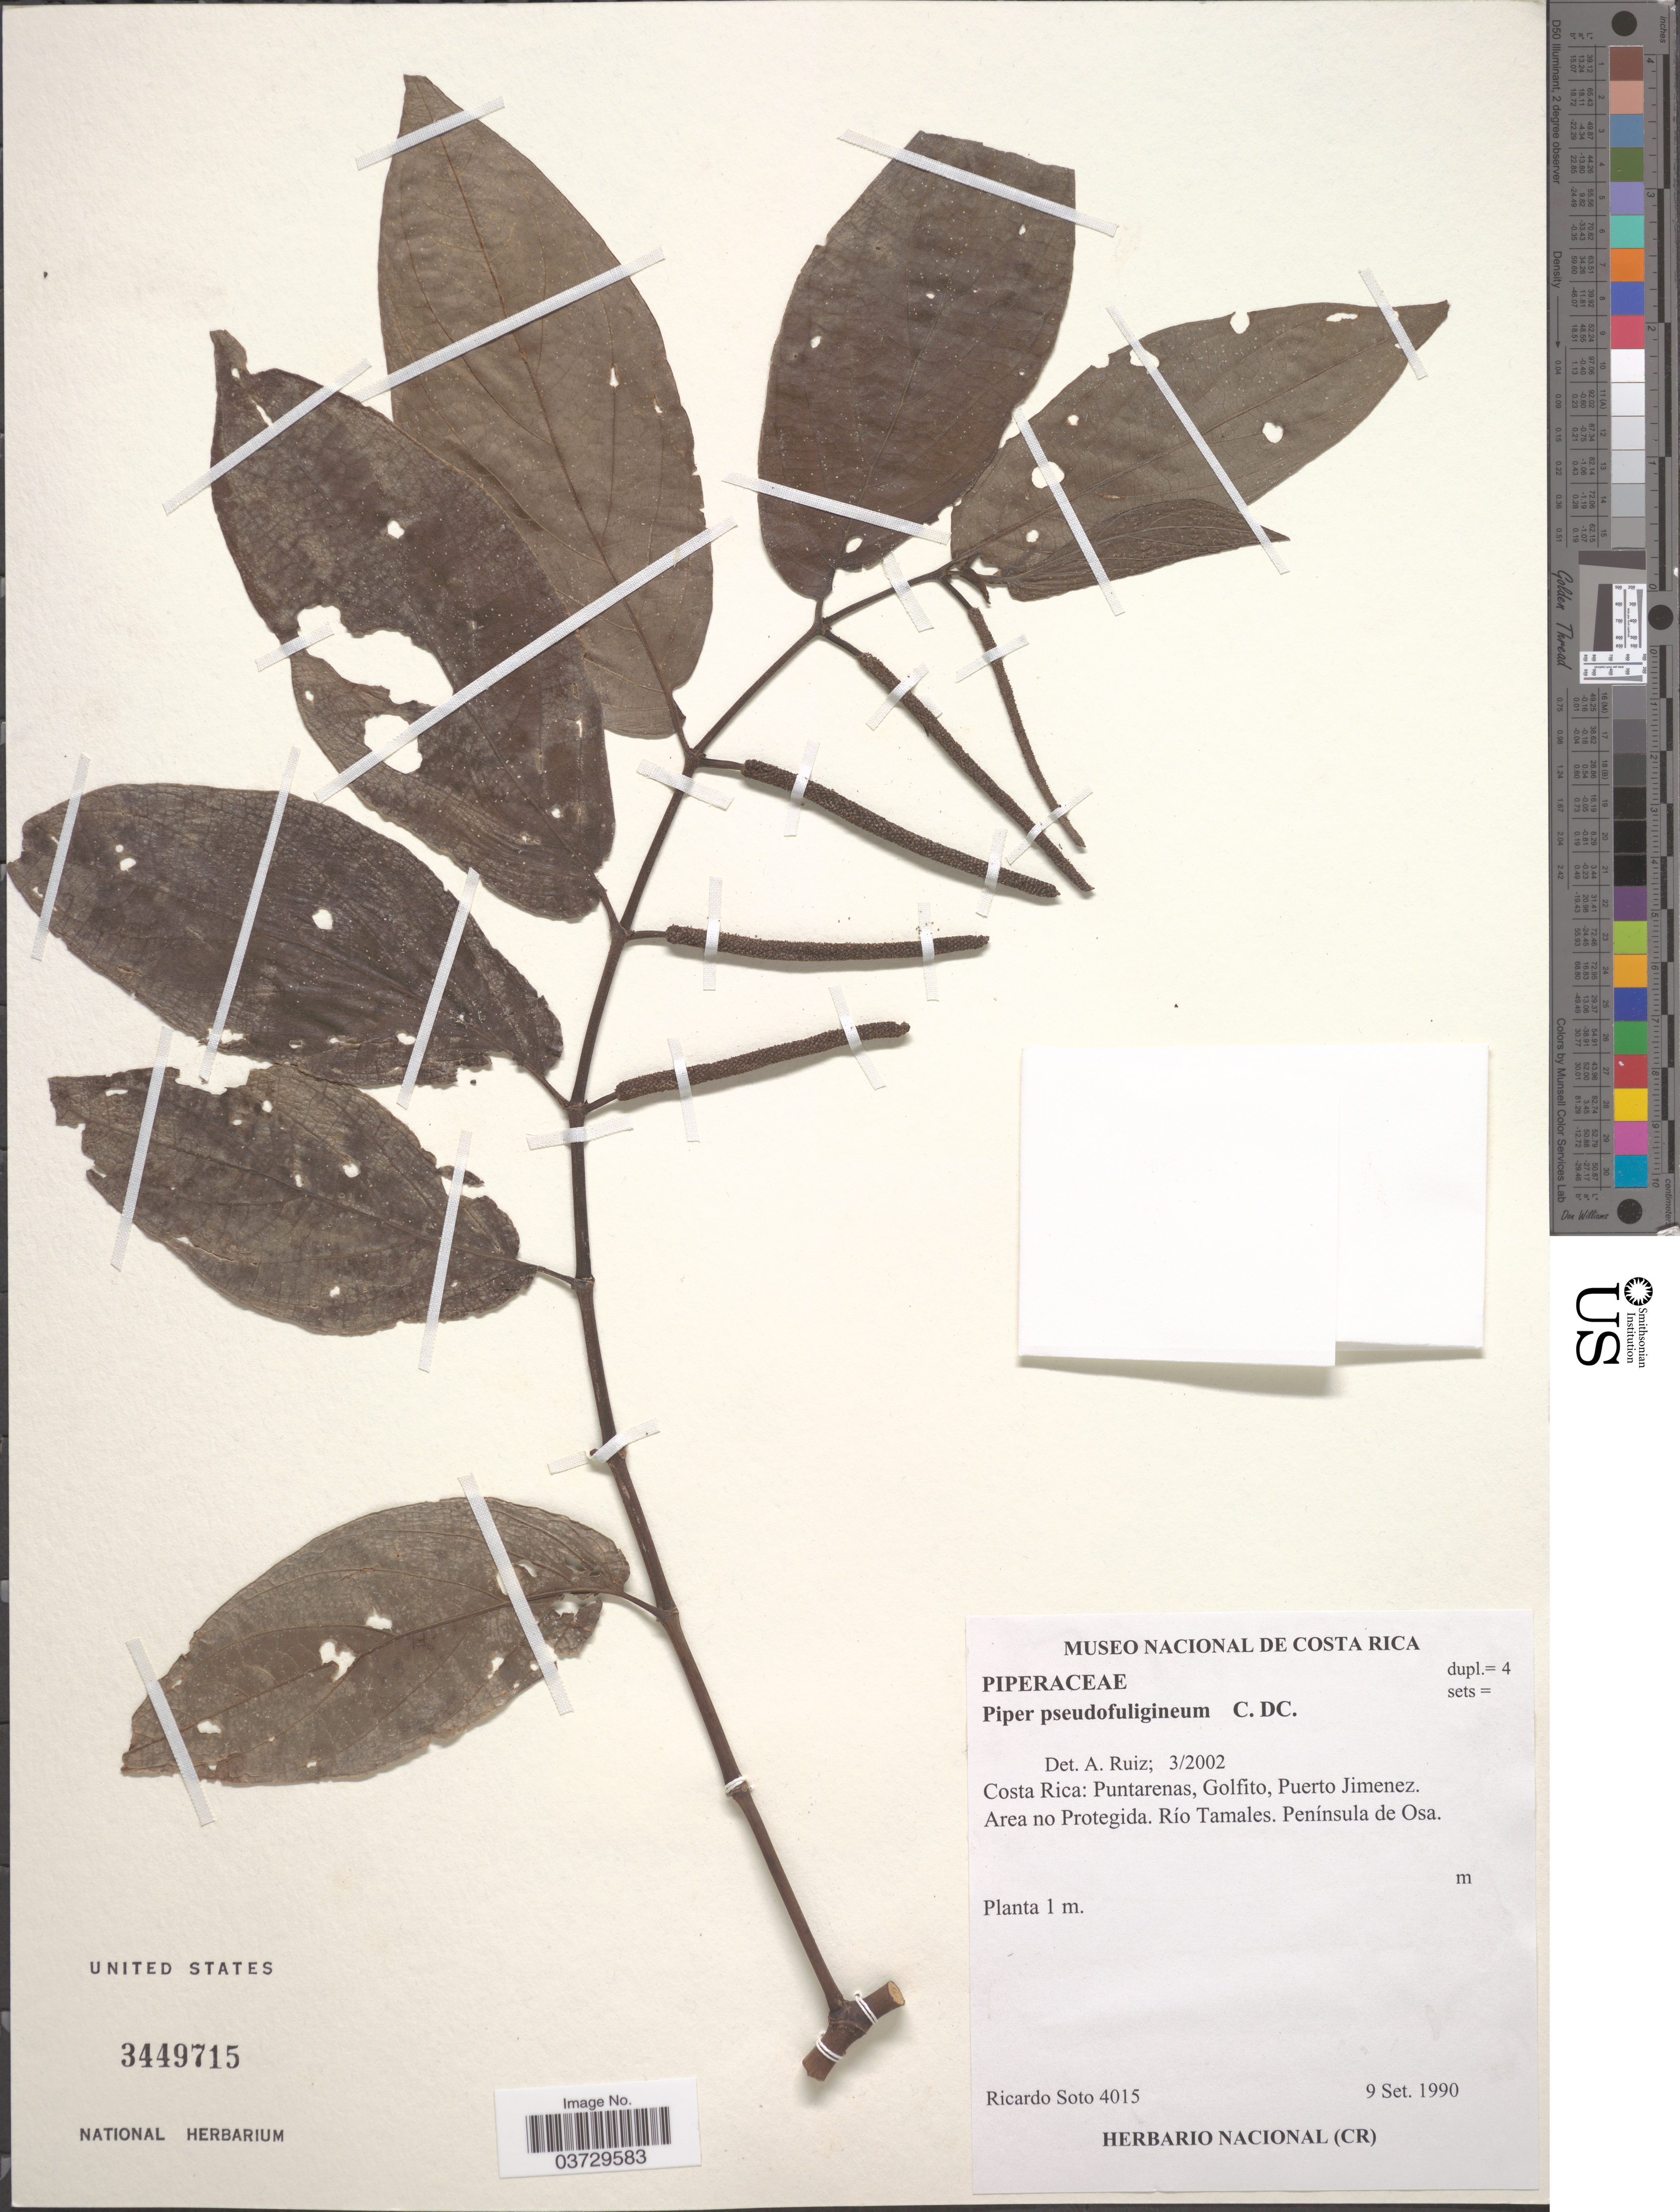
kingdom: Plantae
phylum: Tracheophyta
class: Magnoliopsida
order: Piperales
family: Piperaceae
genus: Piper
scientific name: Piper pseudofuligineum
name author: C. DC.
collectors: R. Soto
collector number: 4015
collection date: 1990-09-09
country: Costa Rica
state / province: Puntarenas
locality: Golfito, Puerto Jimenez. Areo no Protegida. Río Tamales. Península de Osa.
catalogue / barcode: US 3449715